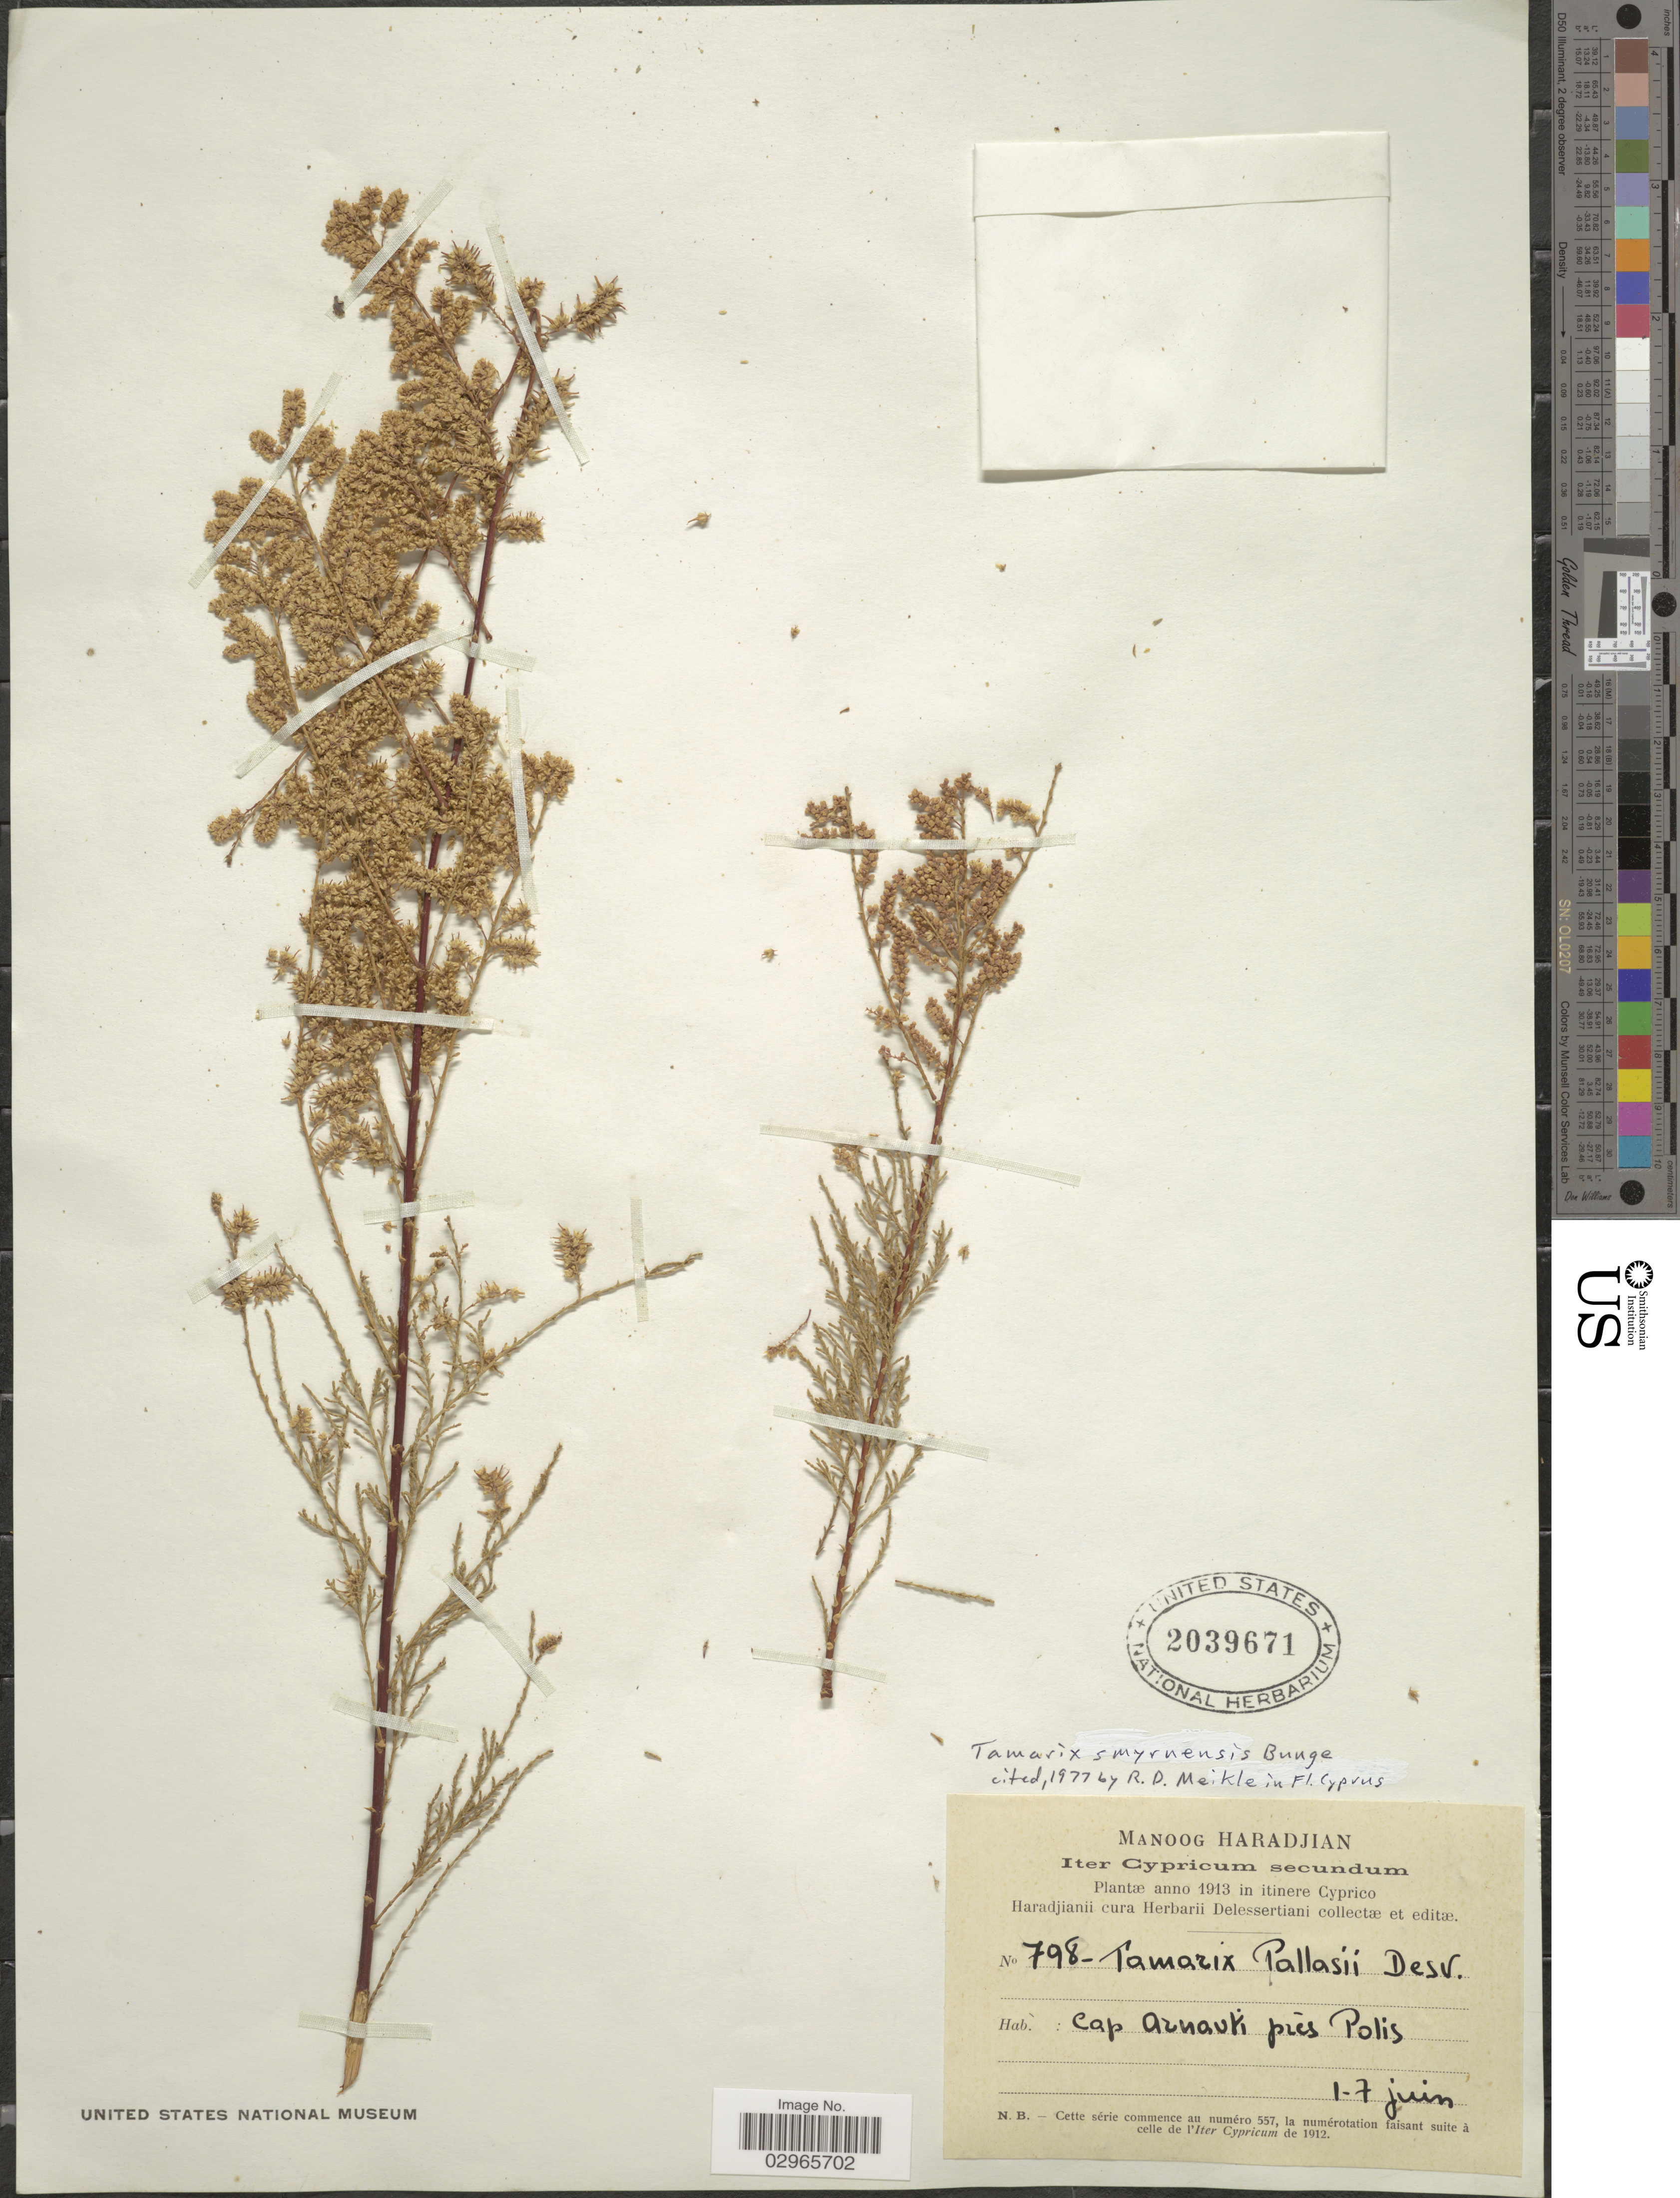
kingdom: Plantae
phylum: Tracheophyta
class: Magnoliopsida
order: Caryophyllales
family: Tamaricaceae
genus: Tamarix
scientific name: Tamarix smyrnensis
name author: Bunge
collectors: M. Haradjian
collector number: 798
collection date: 1913-06-01/1913-06-07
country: Cyprus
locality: Iter Cypricum, cap Arnauti près Polis.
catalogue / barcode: US 2039671